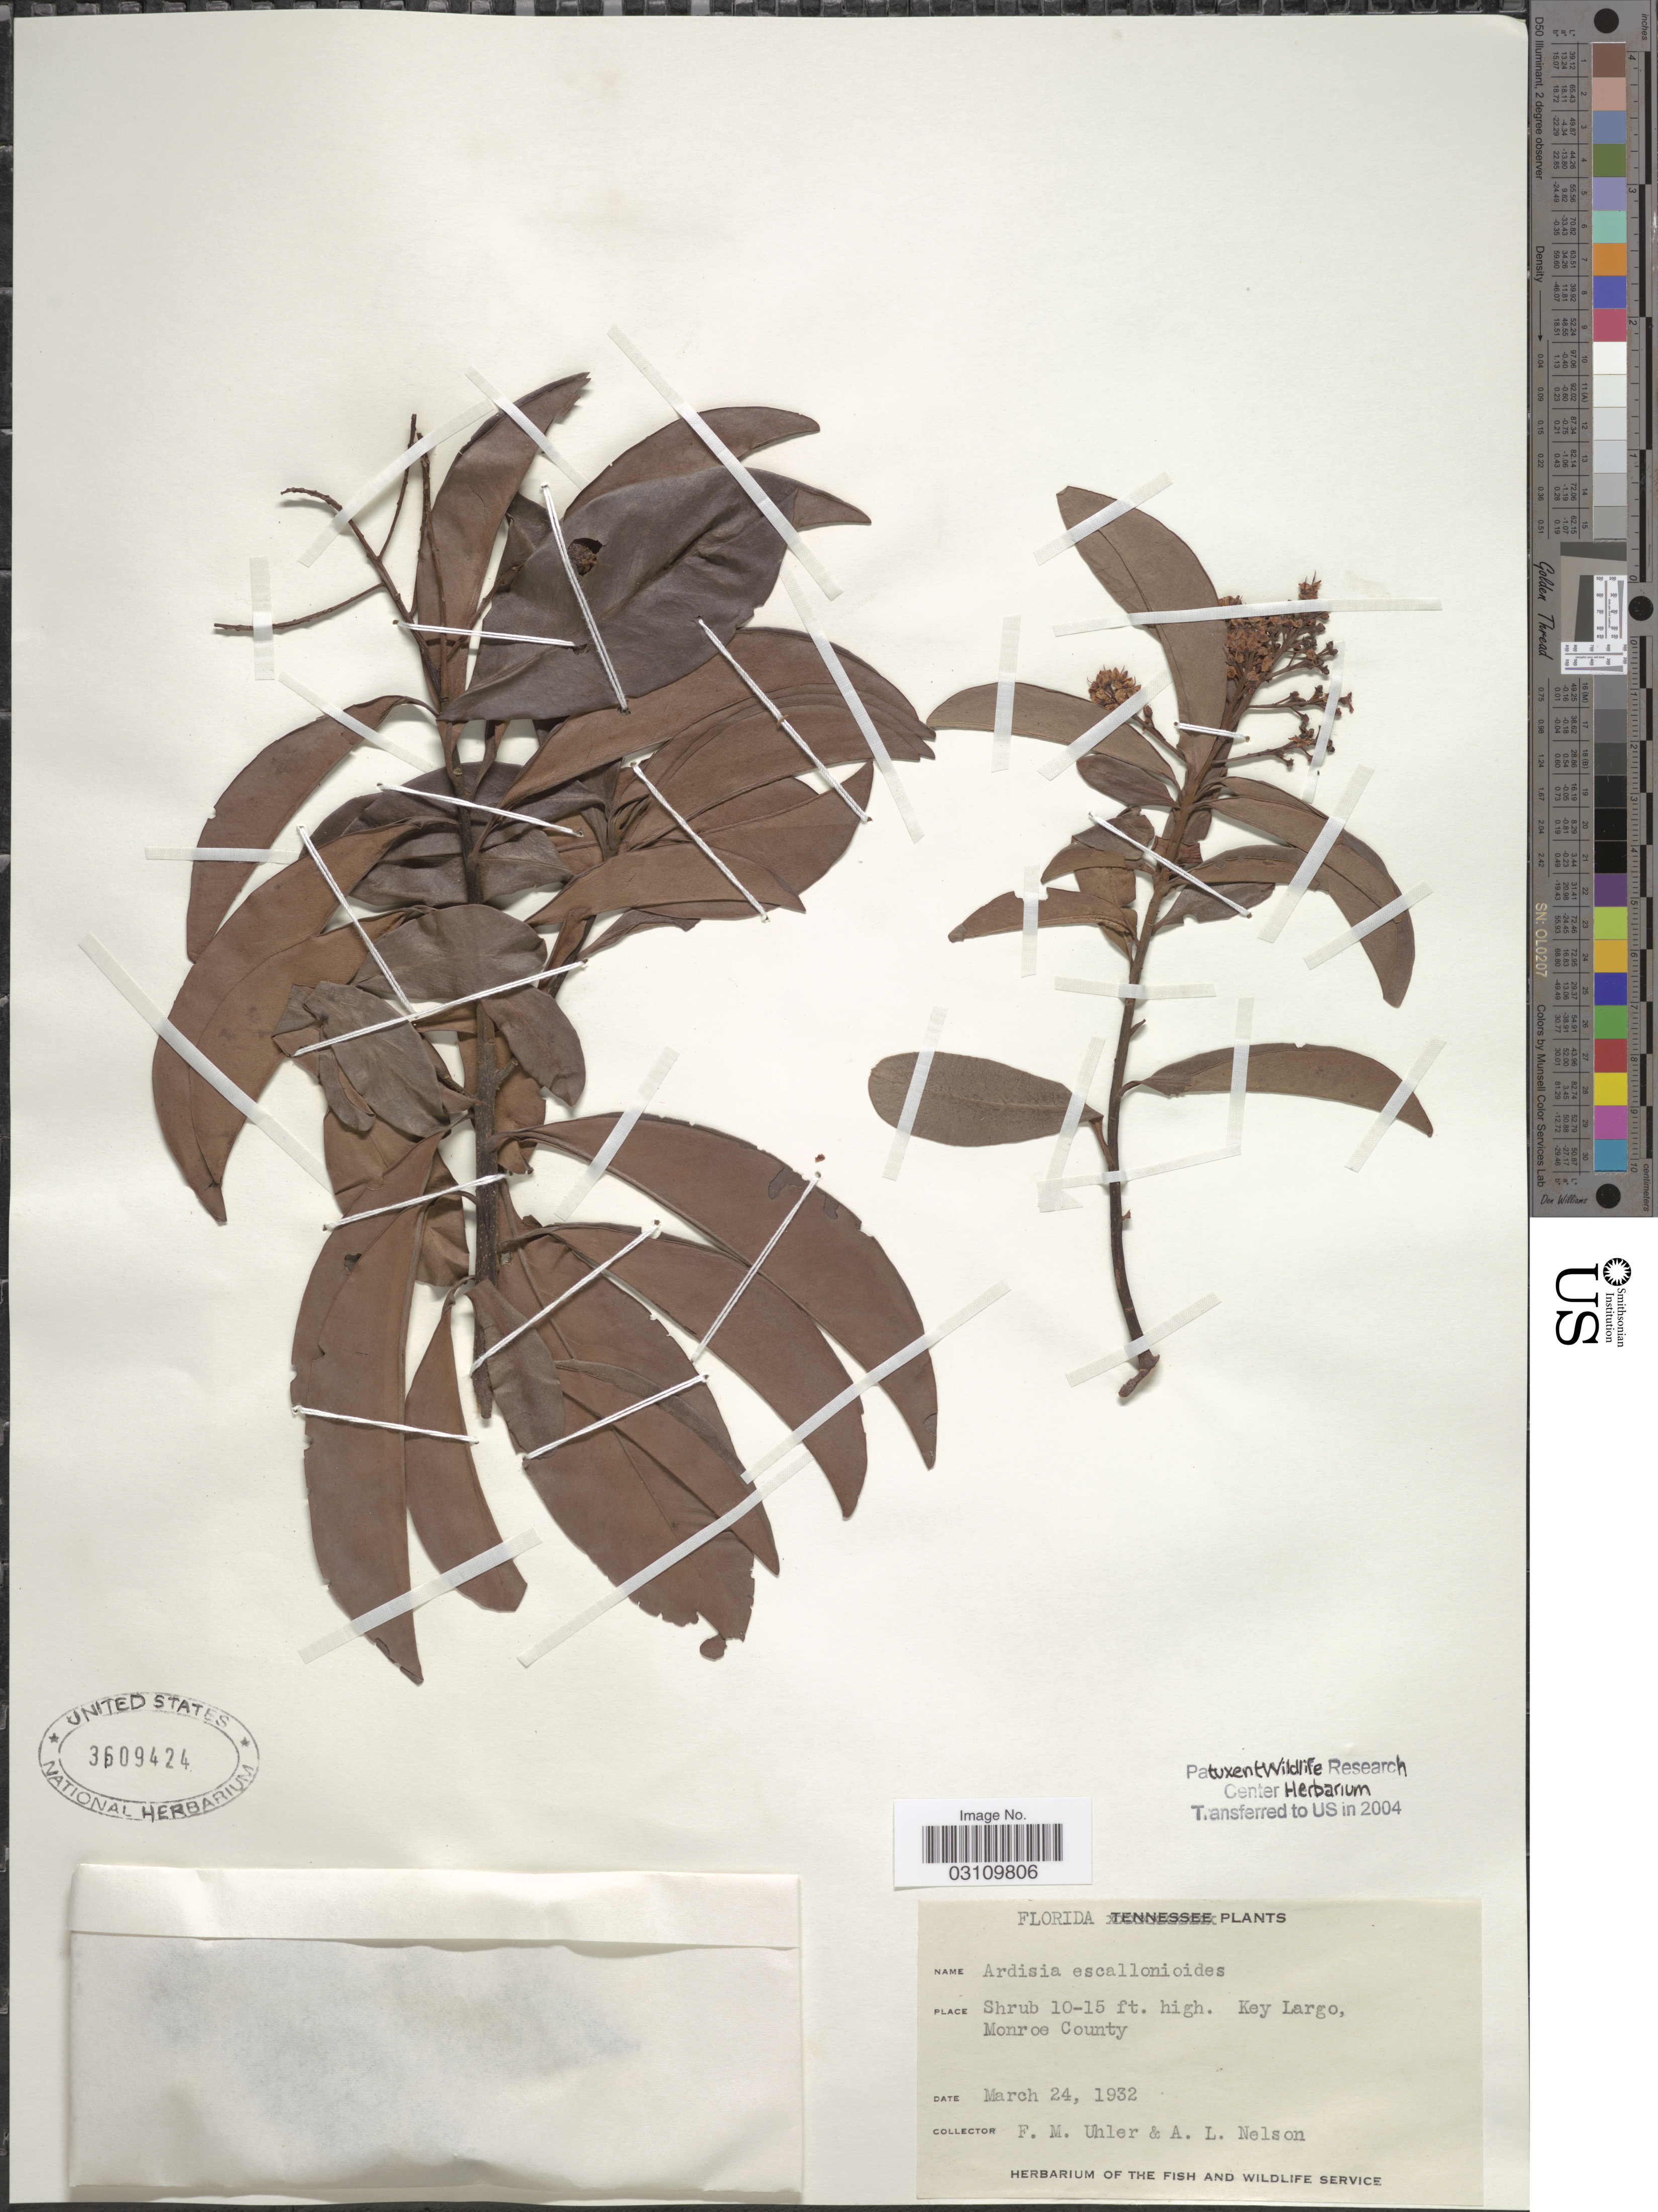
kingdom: Plantae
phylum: Tracheophyta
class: Magnoliopsida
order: Ericales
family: Primulaceae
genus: Ardisia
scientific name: Ardisia escallonioides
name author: Schltdl. & Cham.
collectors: F. M. Uhler & A. L. Nelson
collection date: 1932-03-24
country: United States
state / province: Florida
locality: Key Largo, Monroe County.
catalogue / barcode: US 3609424